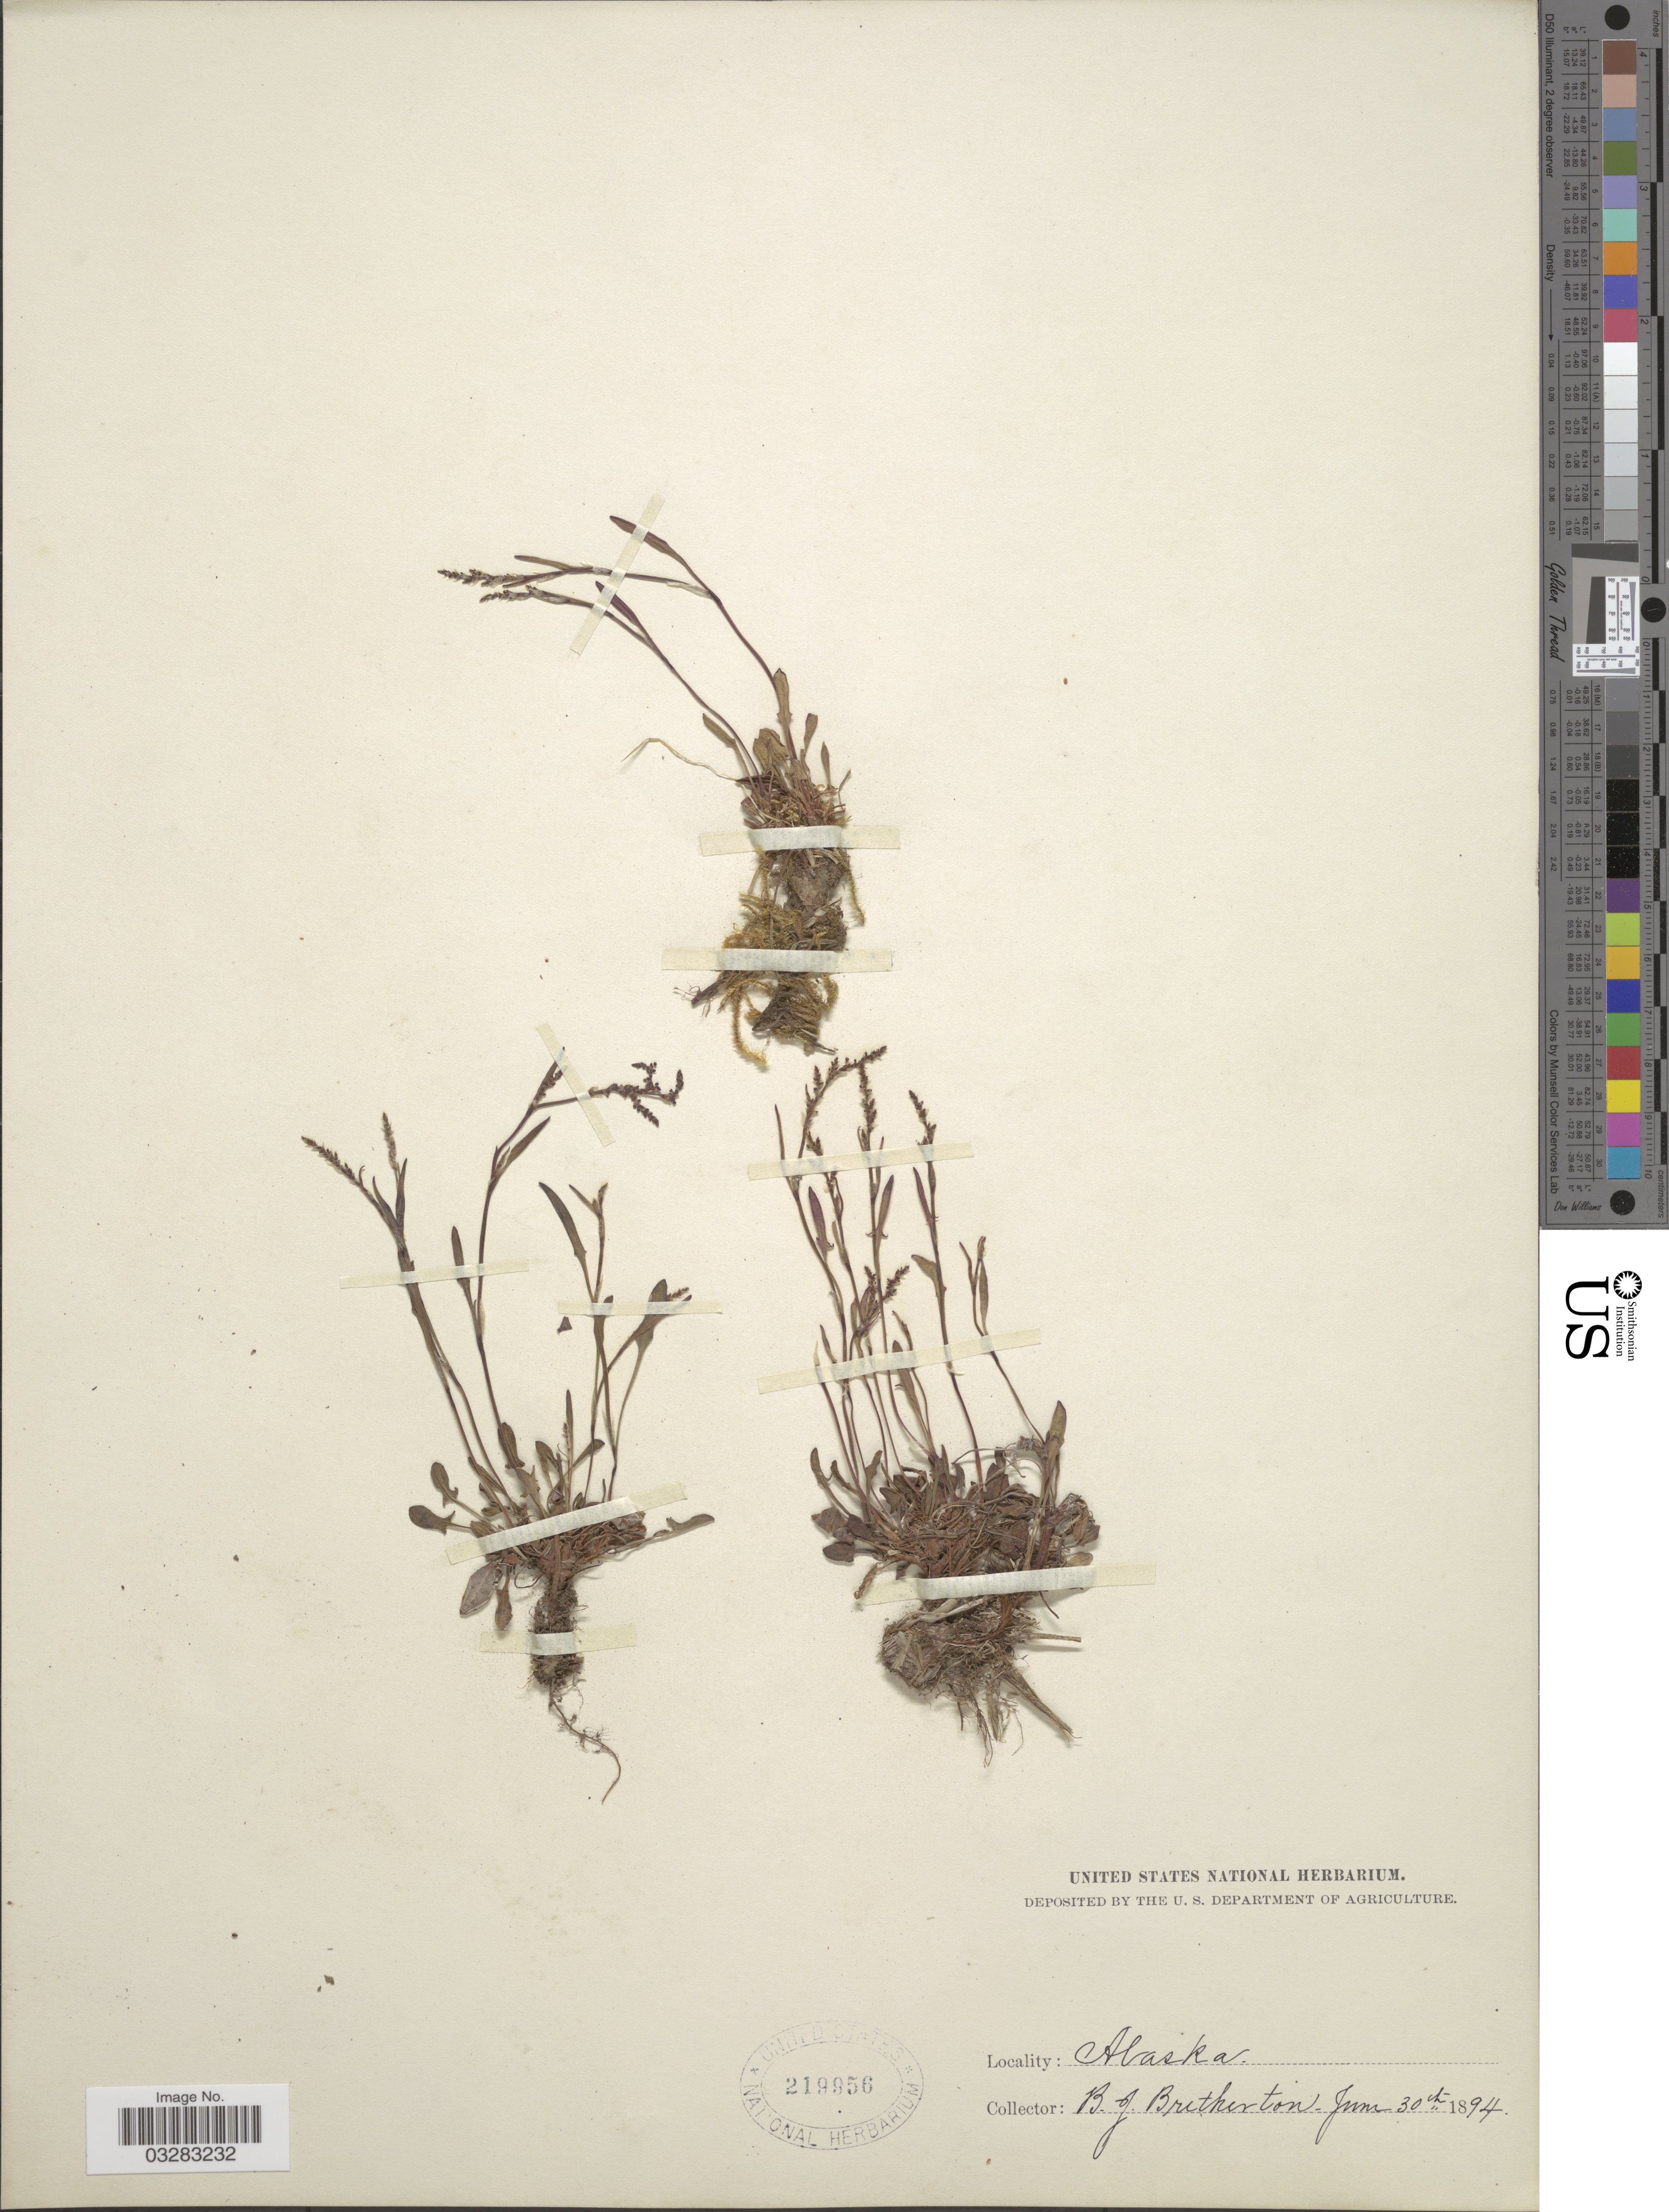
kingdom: Plantae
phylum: Tracheophyta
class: Magnoliopsida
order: Caryophyllales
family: Polygonaceae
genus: Rumex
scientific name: Rumex acetosella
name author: L.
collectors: B. Bretherton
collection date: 1894-06-30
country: United States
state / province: Alaska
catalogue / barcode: US 219956